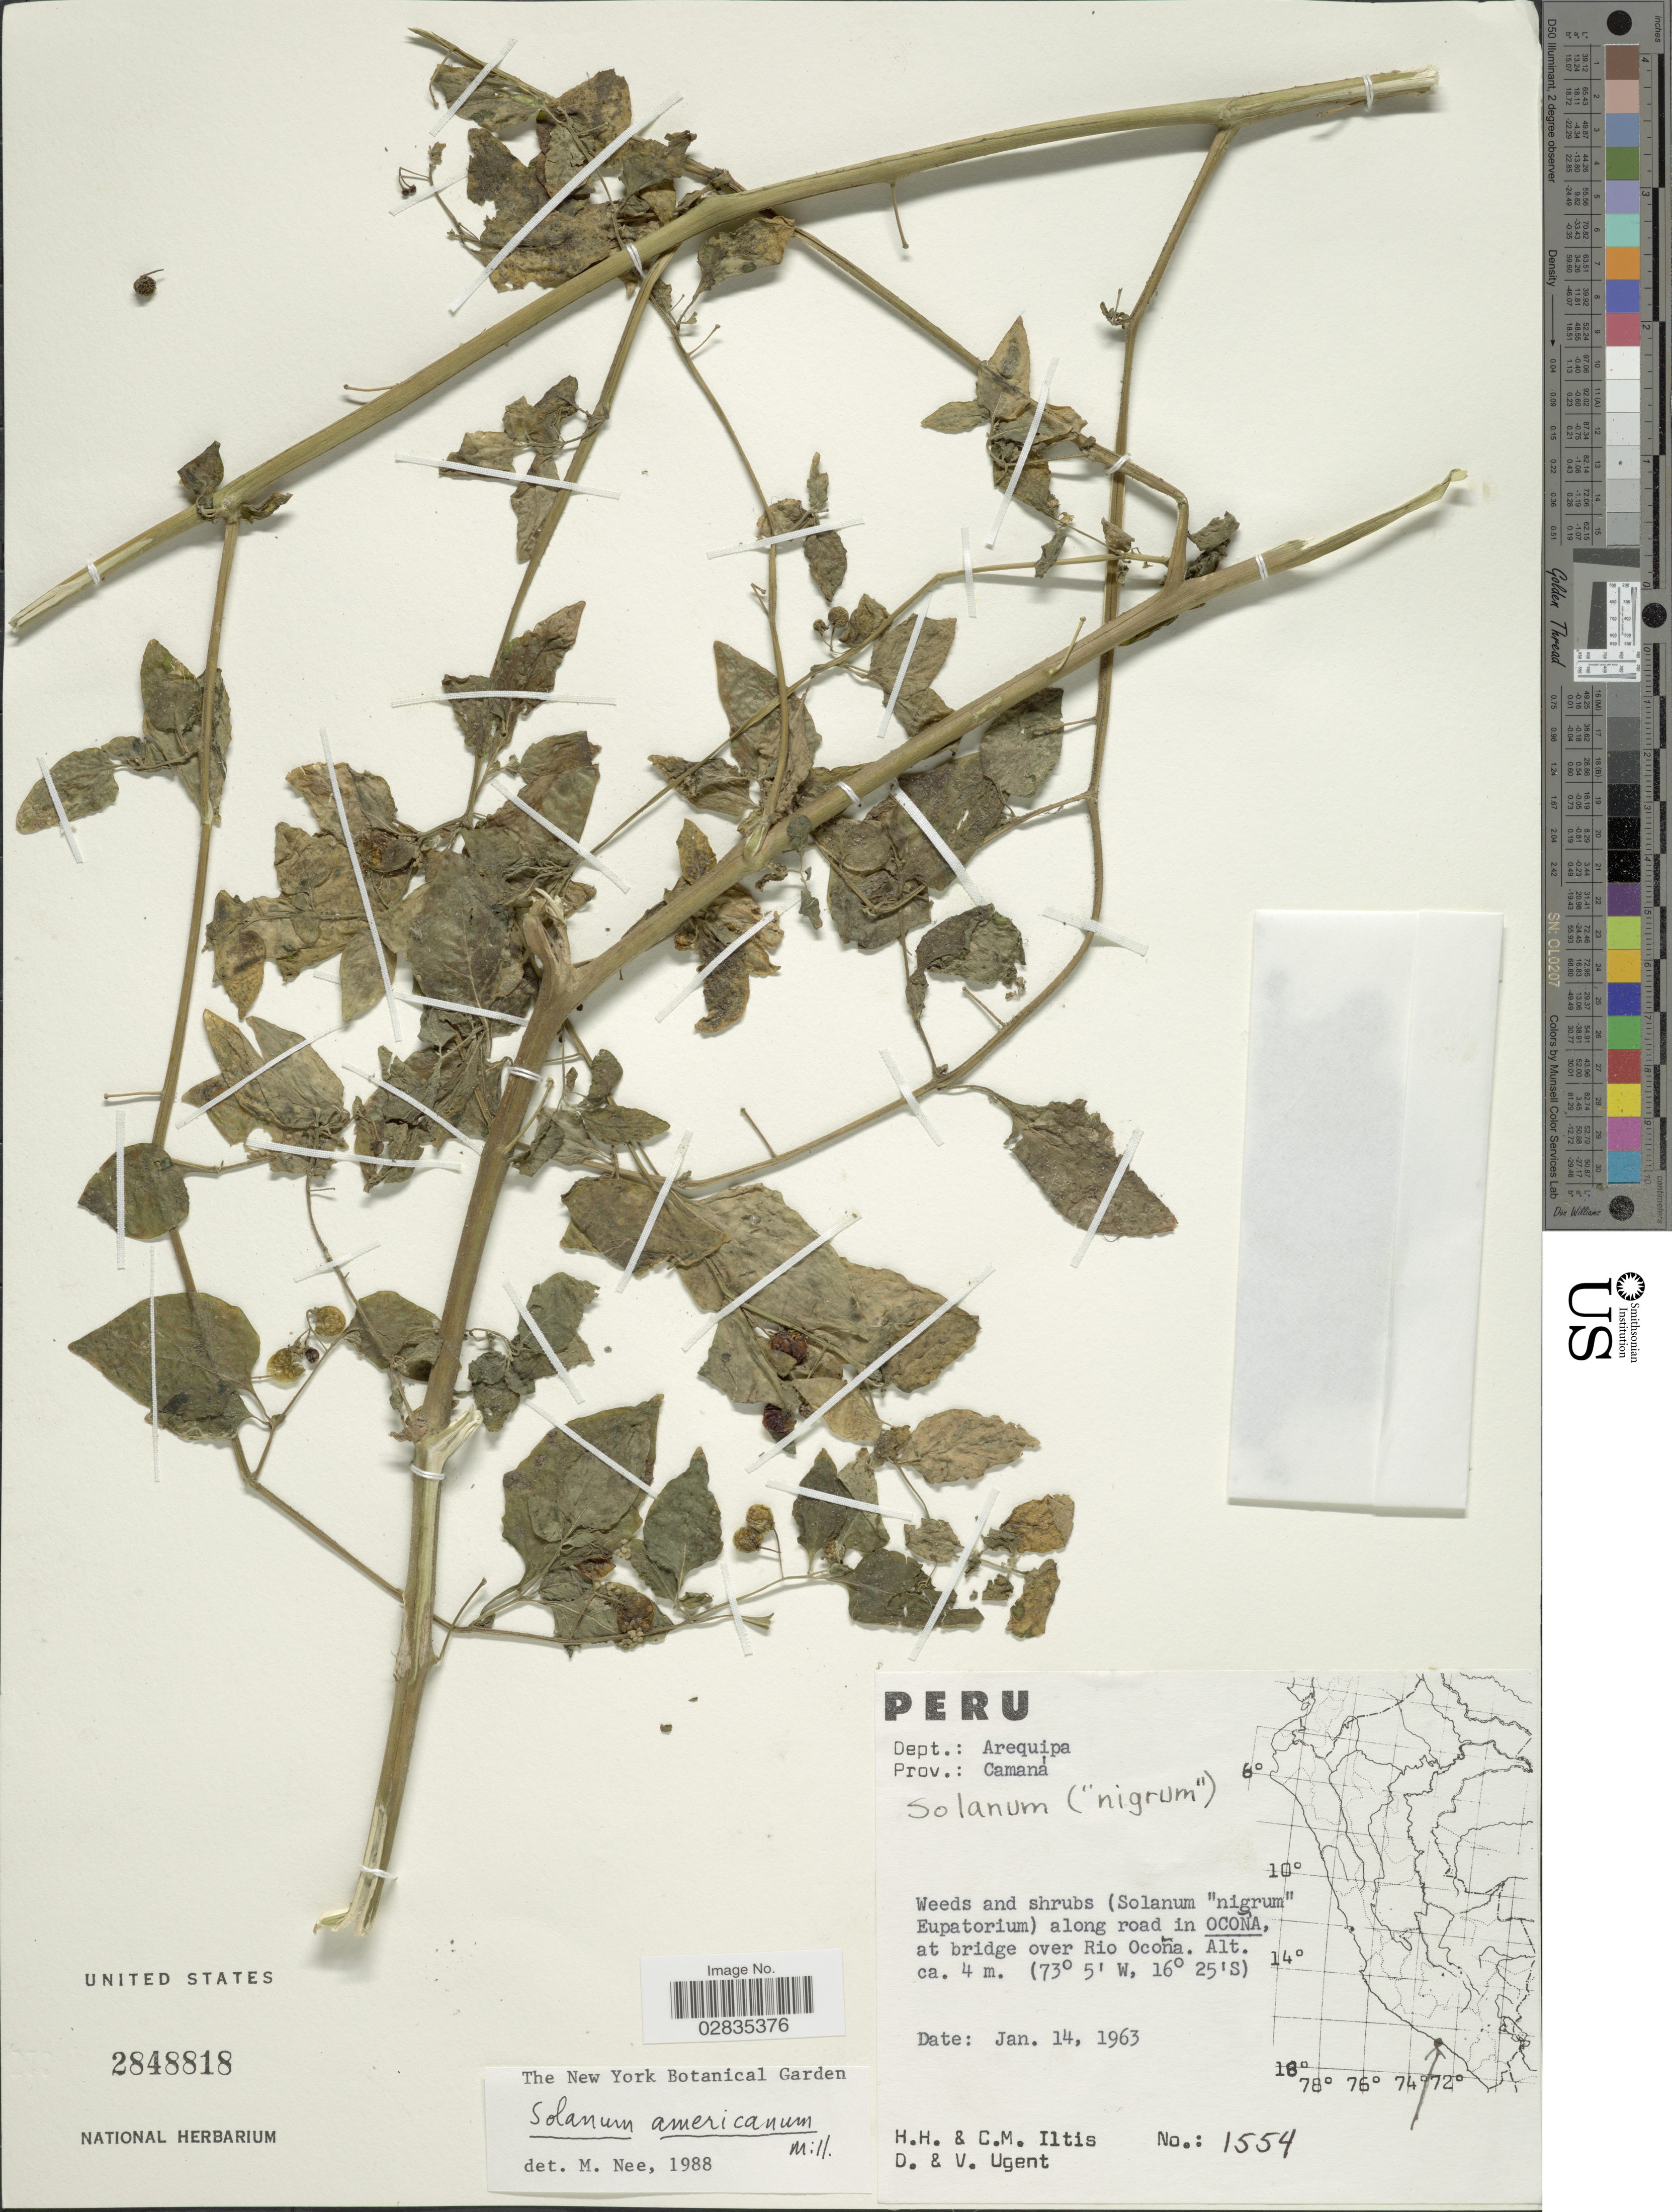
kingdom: Plantae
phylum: Tracheophyta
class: Magnoliopsida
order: Solanales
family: Solanaceae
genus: Solanum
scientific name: Solanum americanum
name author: Mill.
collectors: H. H. Iltis, C. M Iltis, D. Ugent & V. Ugent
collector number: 1554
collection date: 1963-01-14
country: Peru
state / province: Arequipa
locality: Dept.: Arequipa. Prov.: Camana, along road in Ocoña, at bridge over Rio Ocoña.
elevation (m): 4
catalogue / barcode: US 2848818